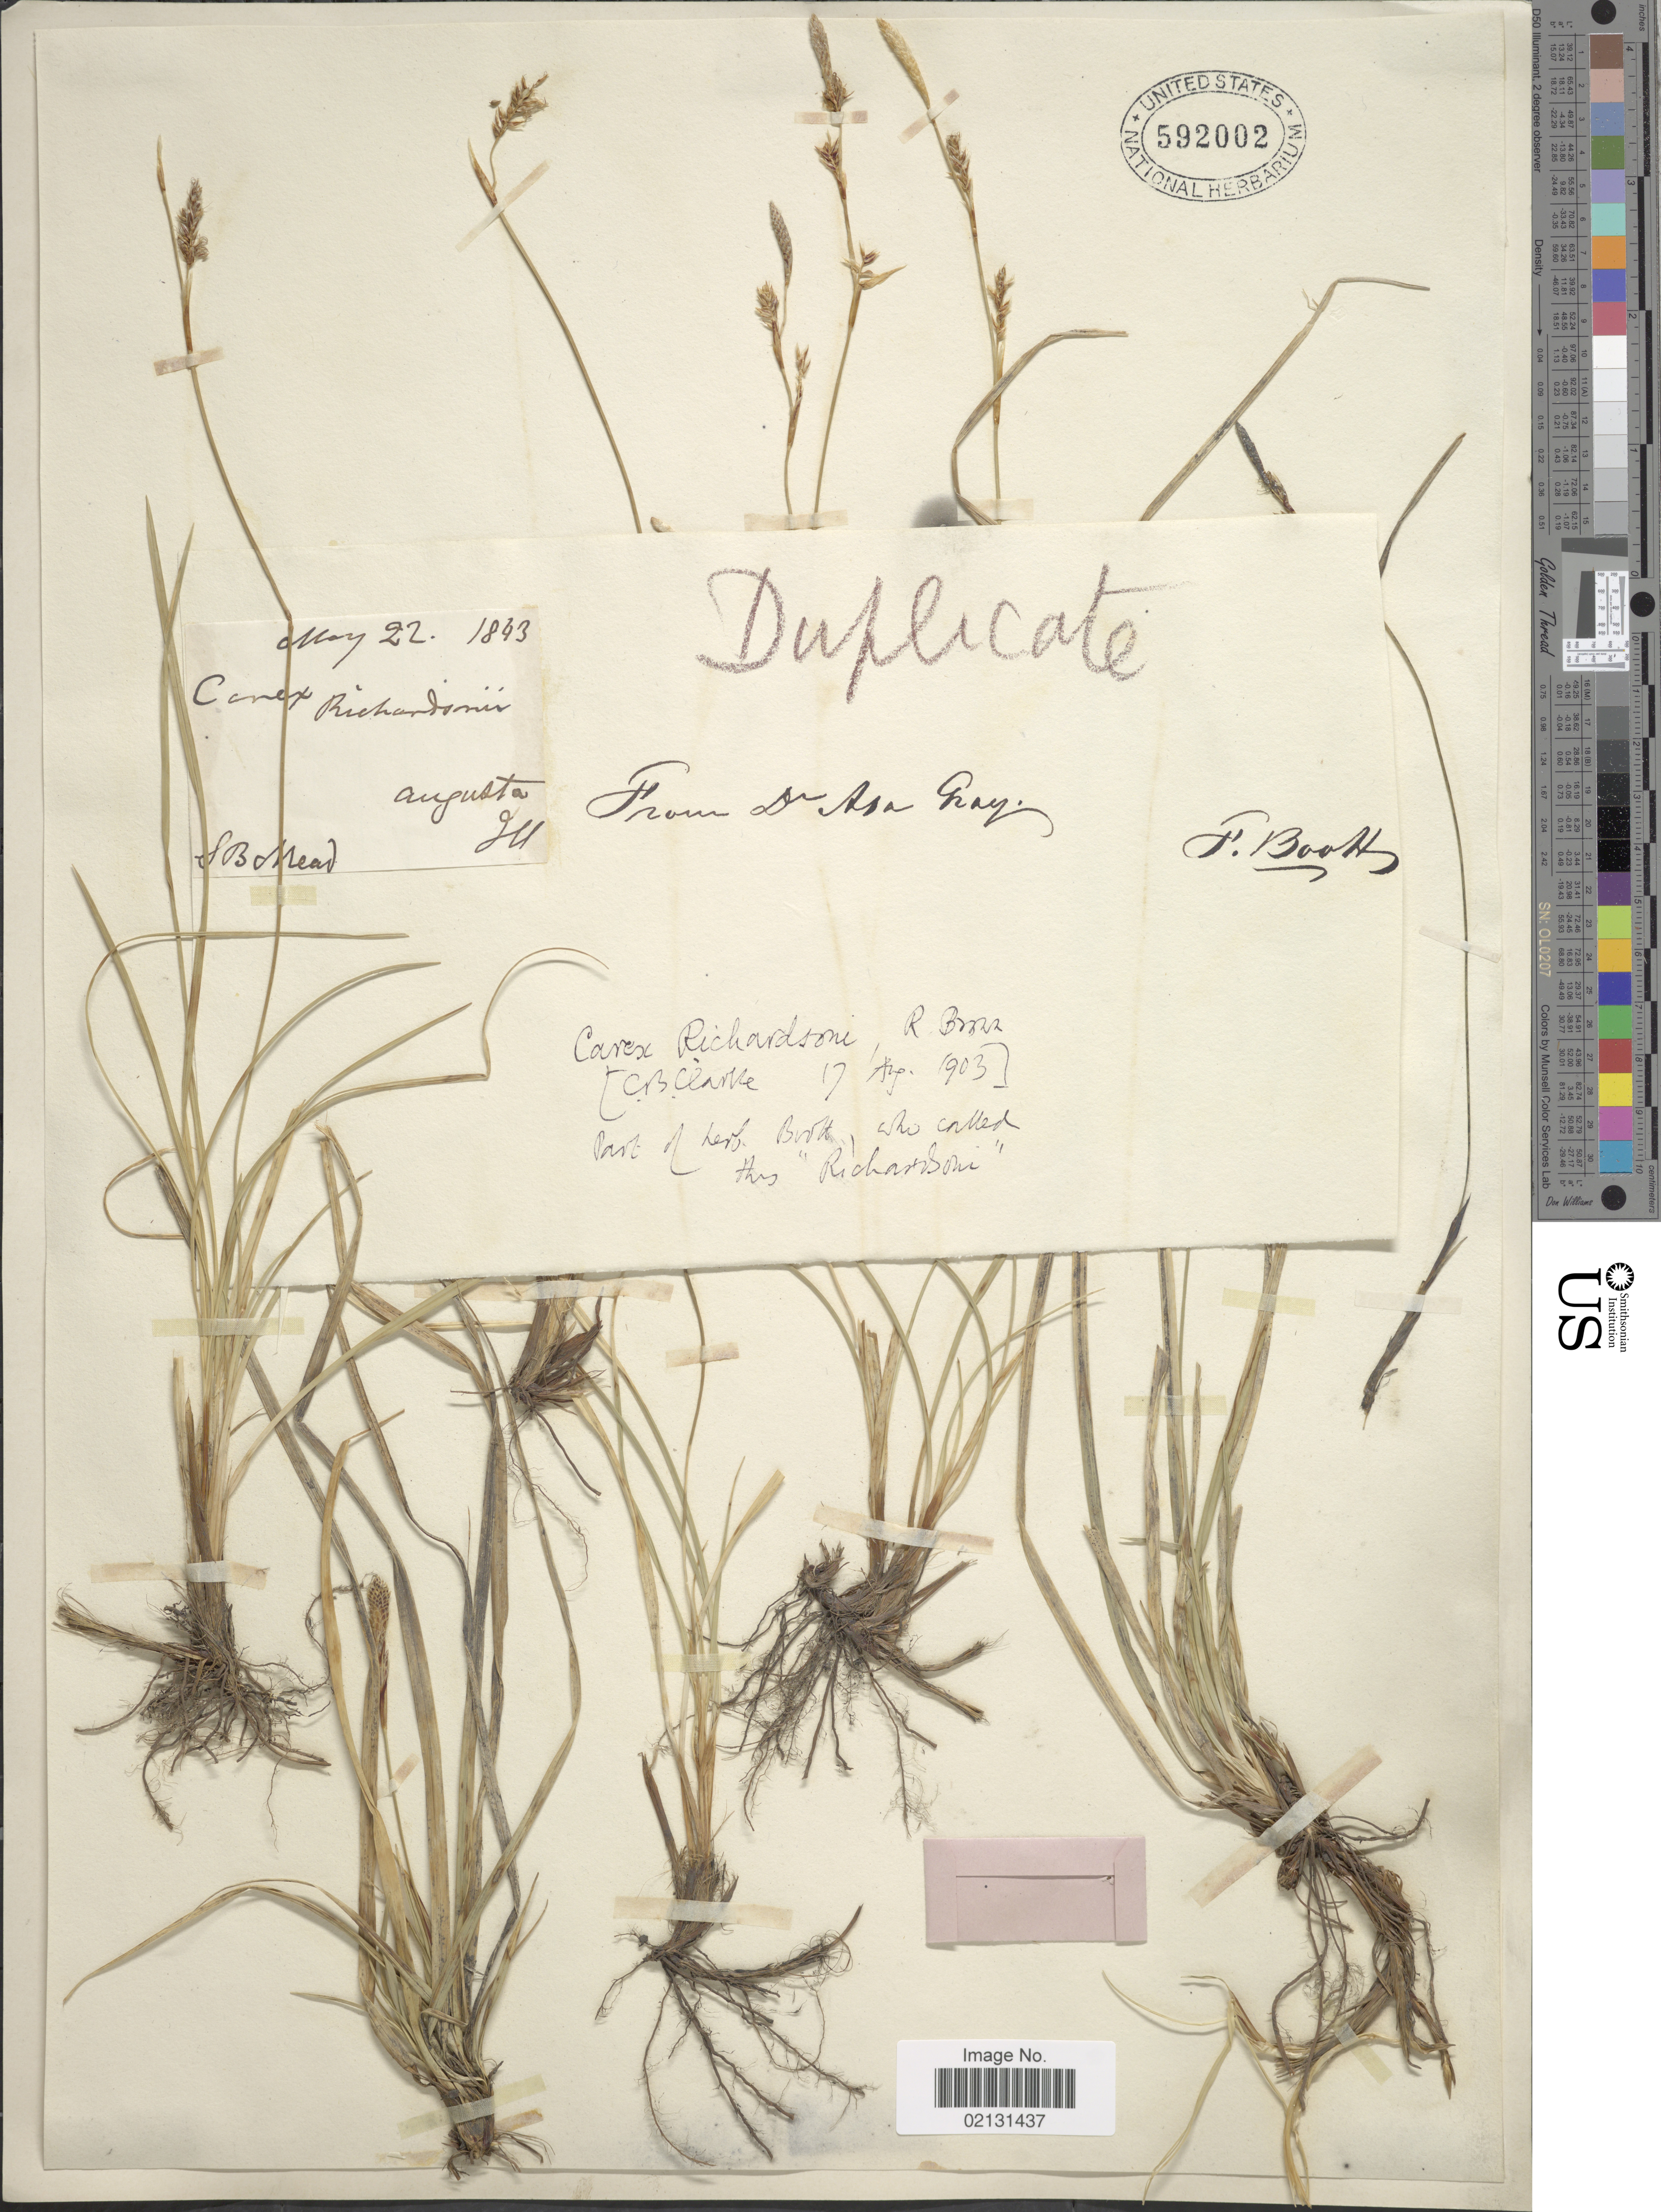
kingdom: Plantae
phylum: Tracheophyta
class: Liliopsida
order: Poales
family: Cyperaceae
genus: Carex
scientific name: Carex richardsonii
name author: R. Br.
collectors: S. Mead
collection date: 1843-05-22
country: United States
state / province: Illinois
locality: Augusta.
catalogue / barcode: US 592002